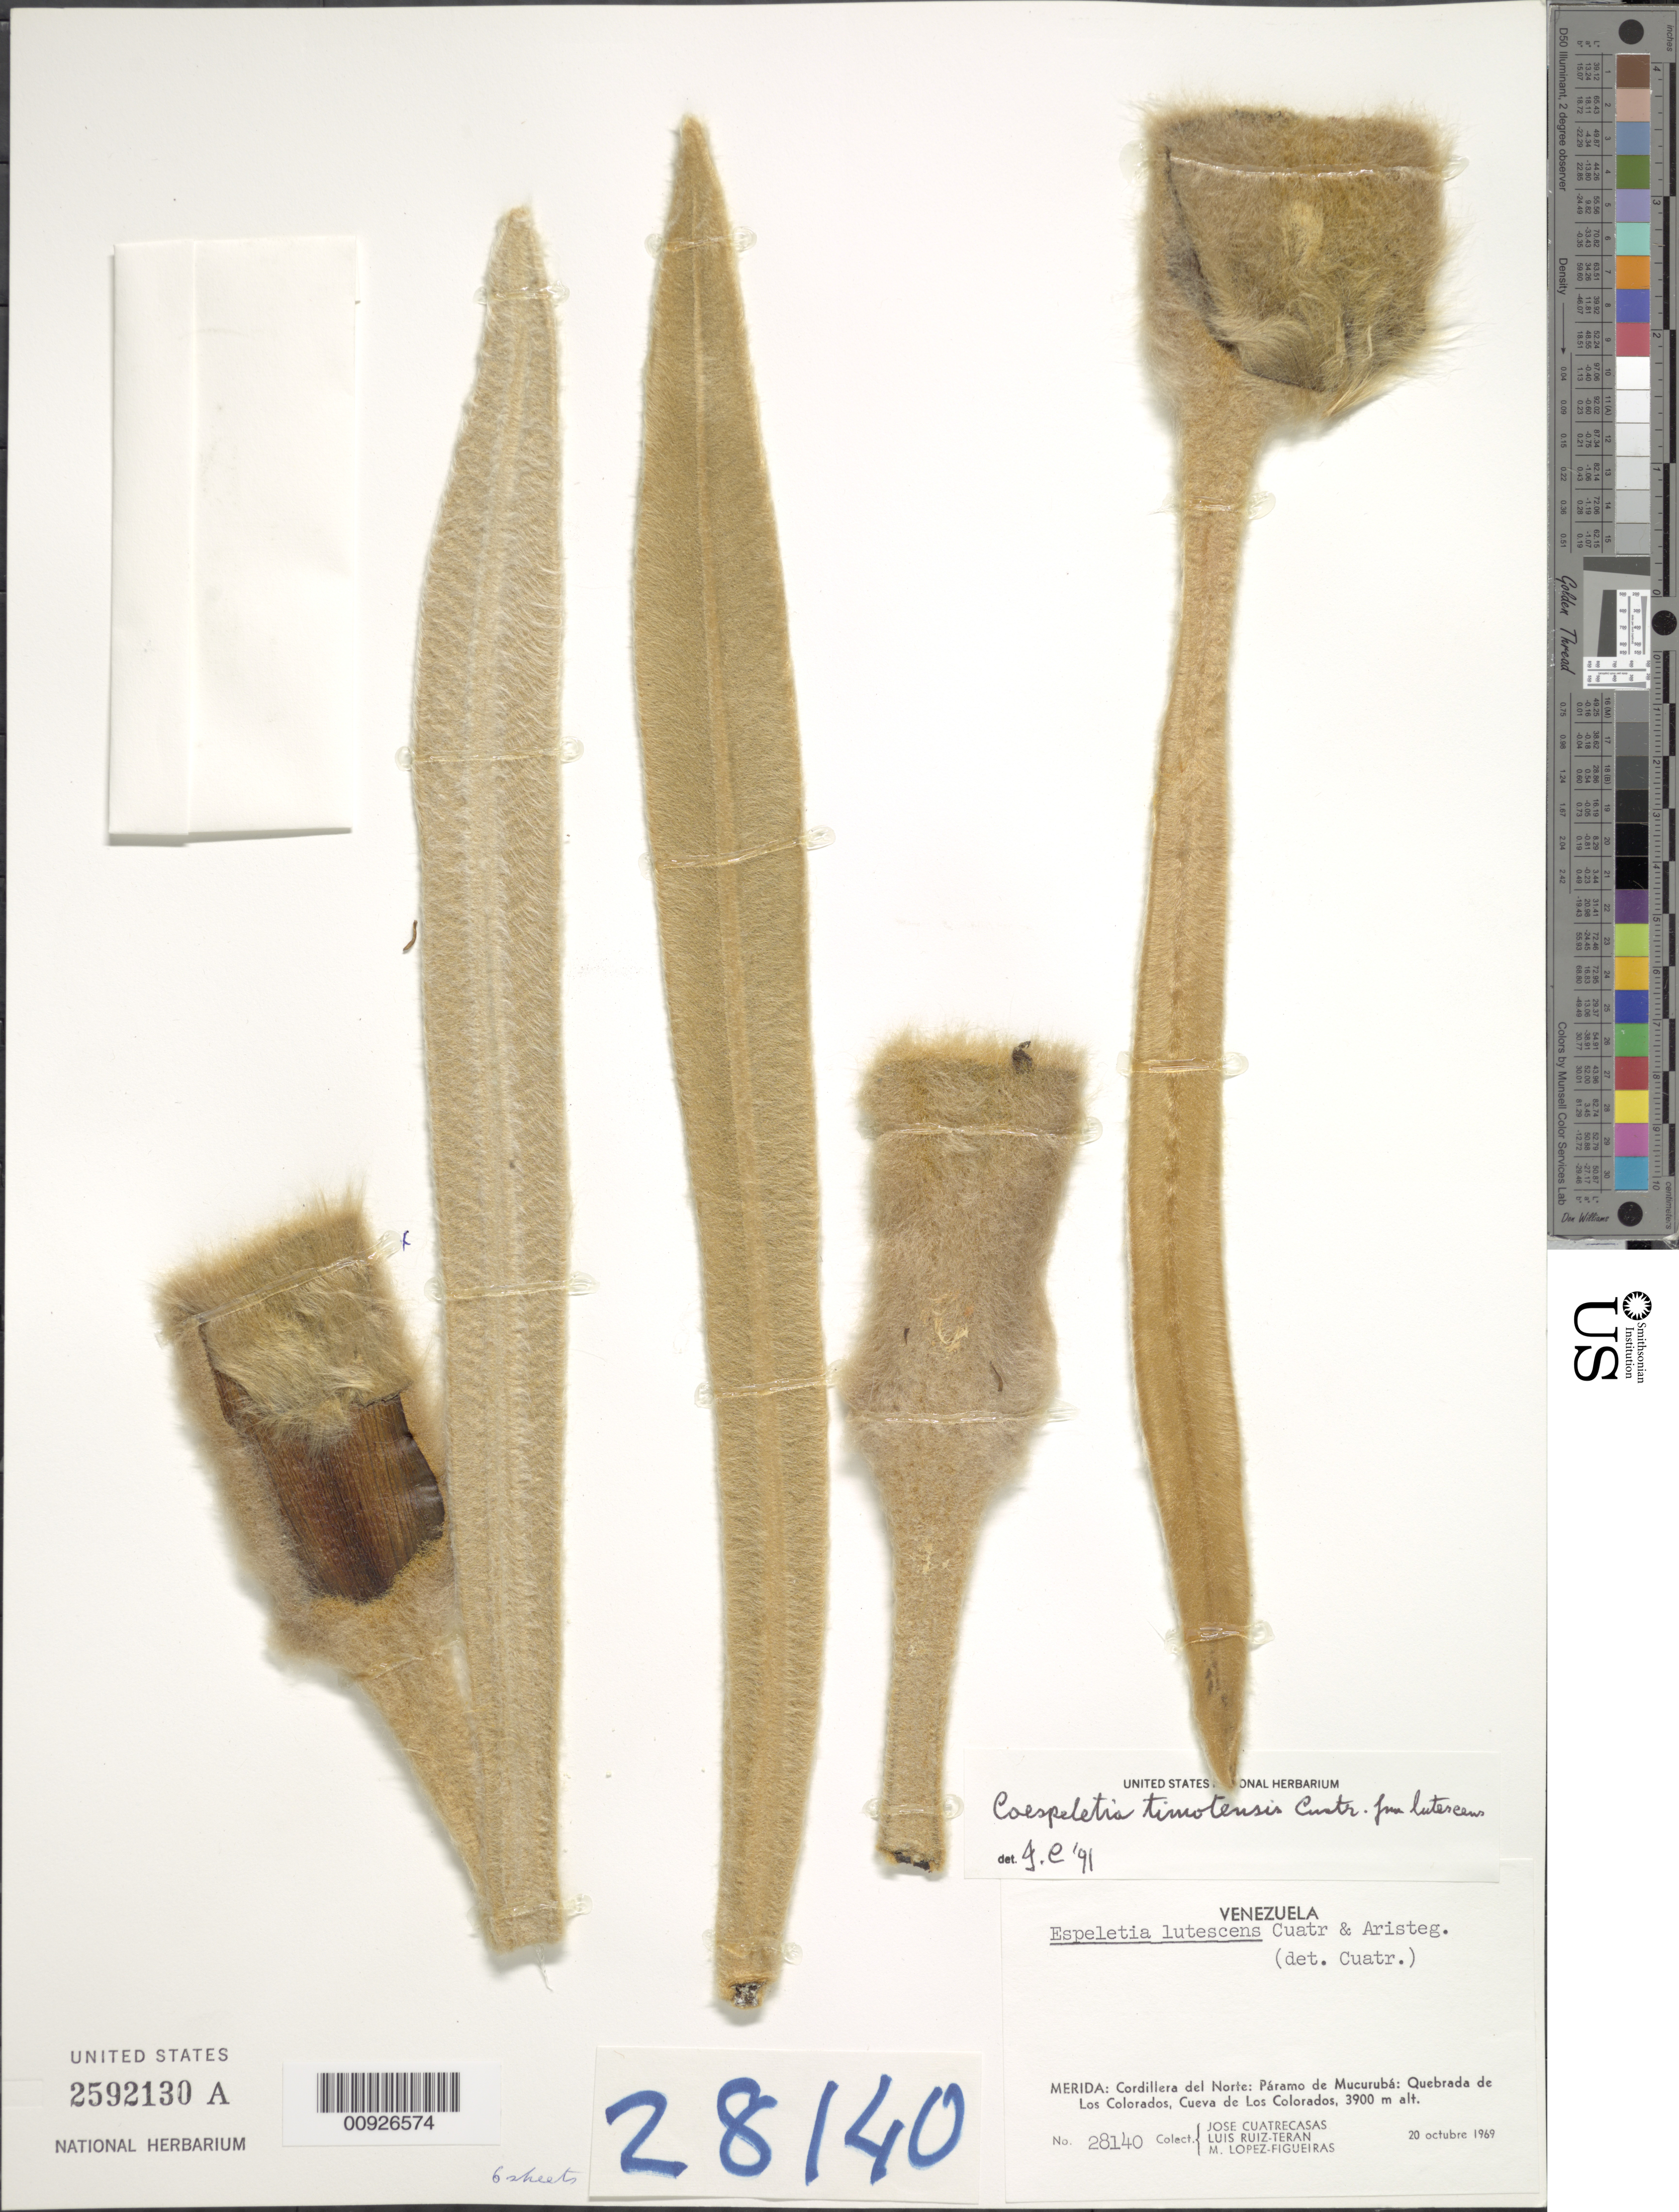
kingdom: Plantae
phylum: Tracheophyta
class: Magnoliopsida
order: Asterales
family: Asteraceae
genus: Coespeletia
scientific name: Coespeletia timotensis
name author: (Cuatrec.) Cuatrec.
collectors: J. Cuatrecasas, L. E. Ruíz-Terán & M. López Figueiras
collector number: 28140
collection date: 1969-10-20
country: Venezuela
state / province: Mérida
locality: P. de Mucurubá. Quebrada de Los Colorados, Cueva de los Colorados, Cordillera del Norte.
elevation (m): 3900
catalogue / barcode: US 2592130